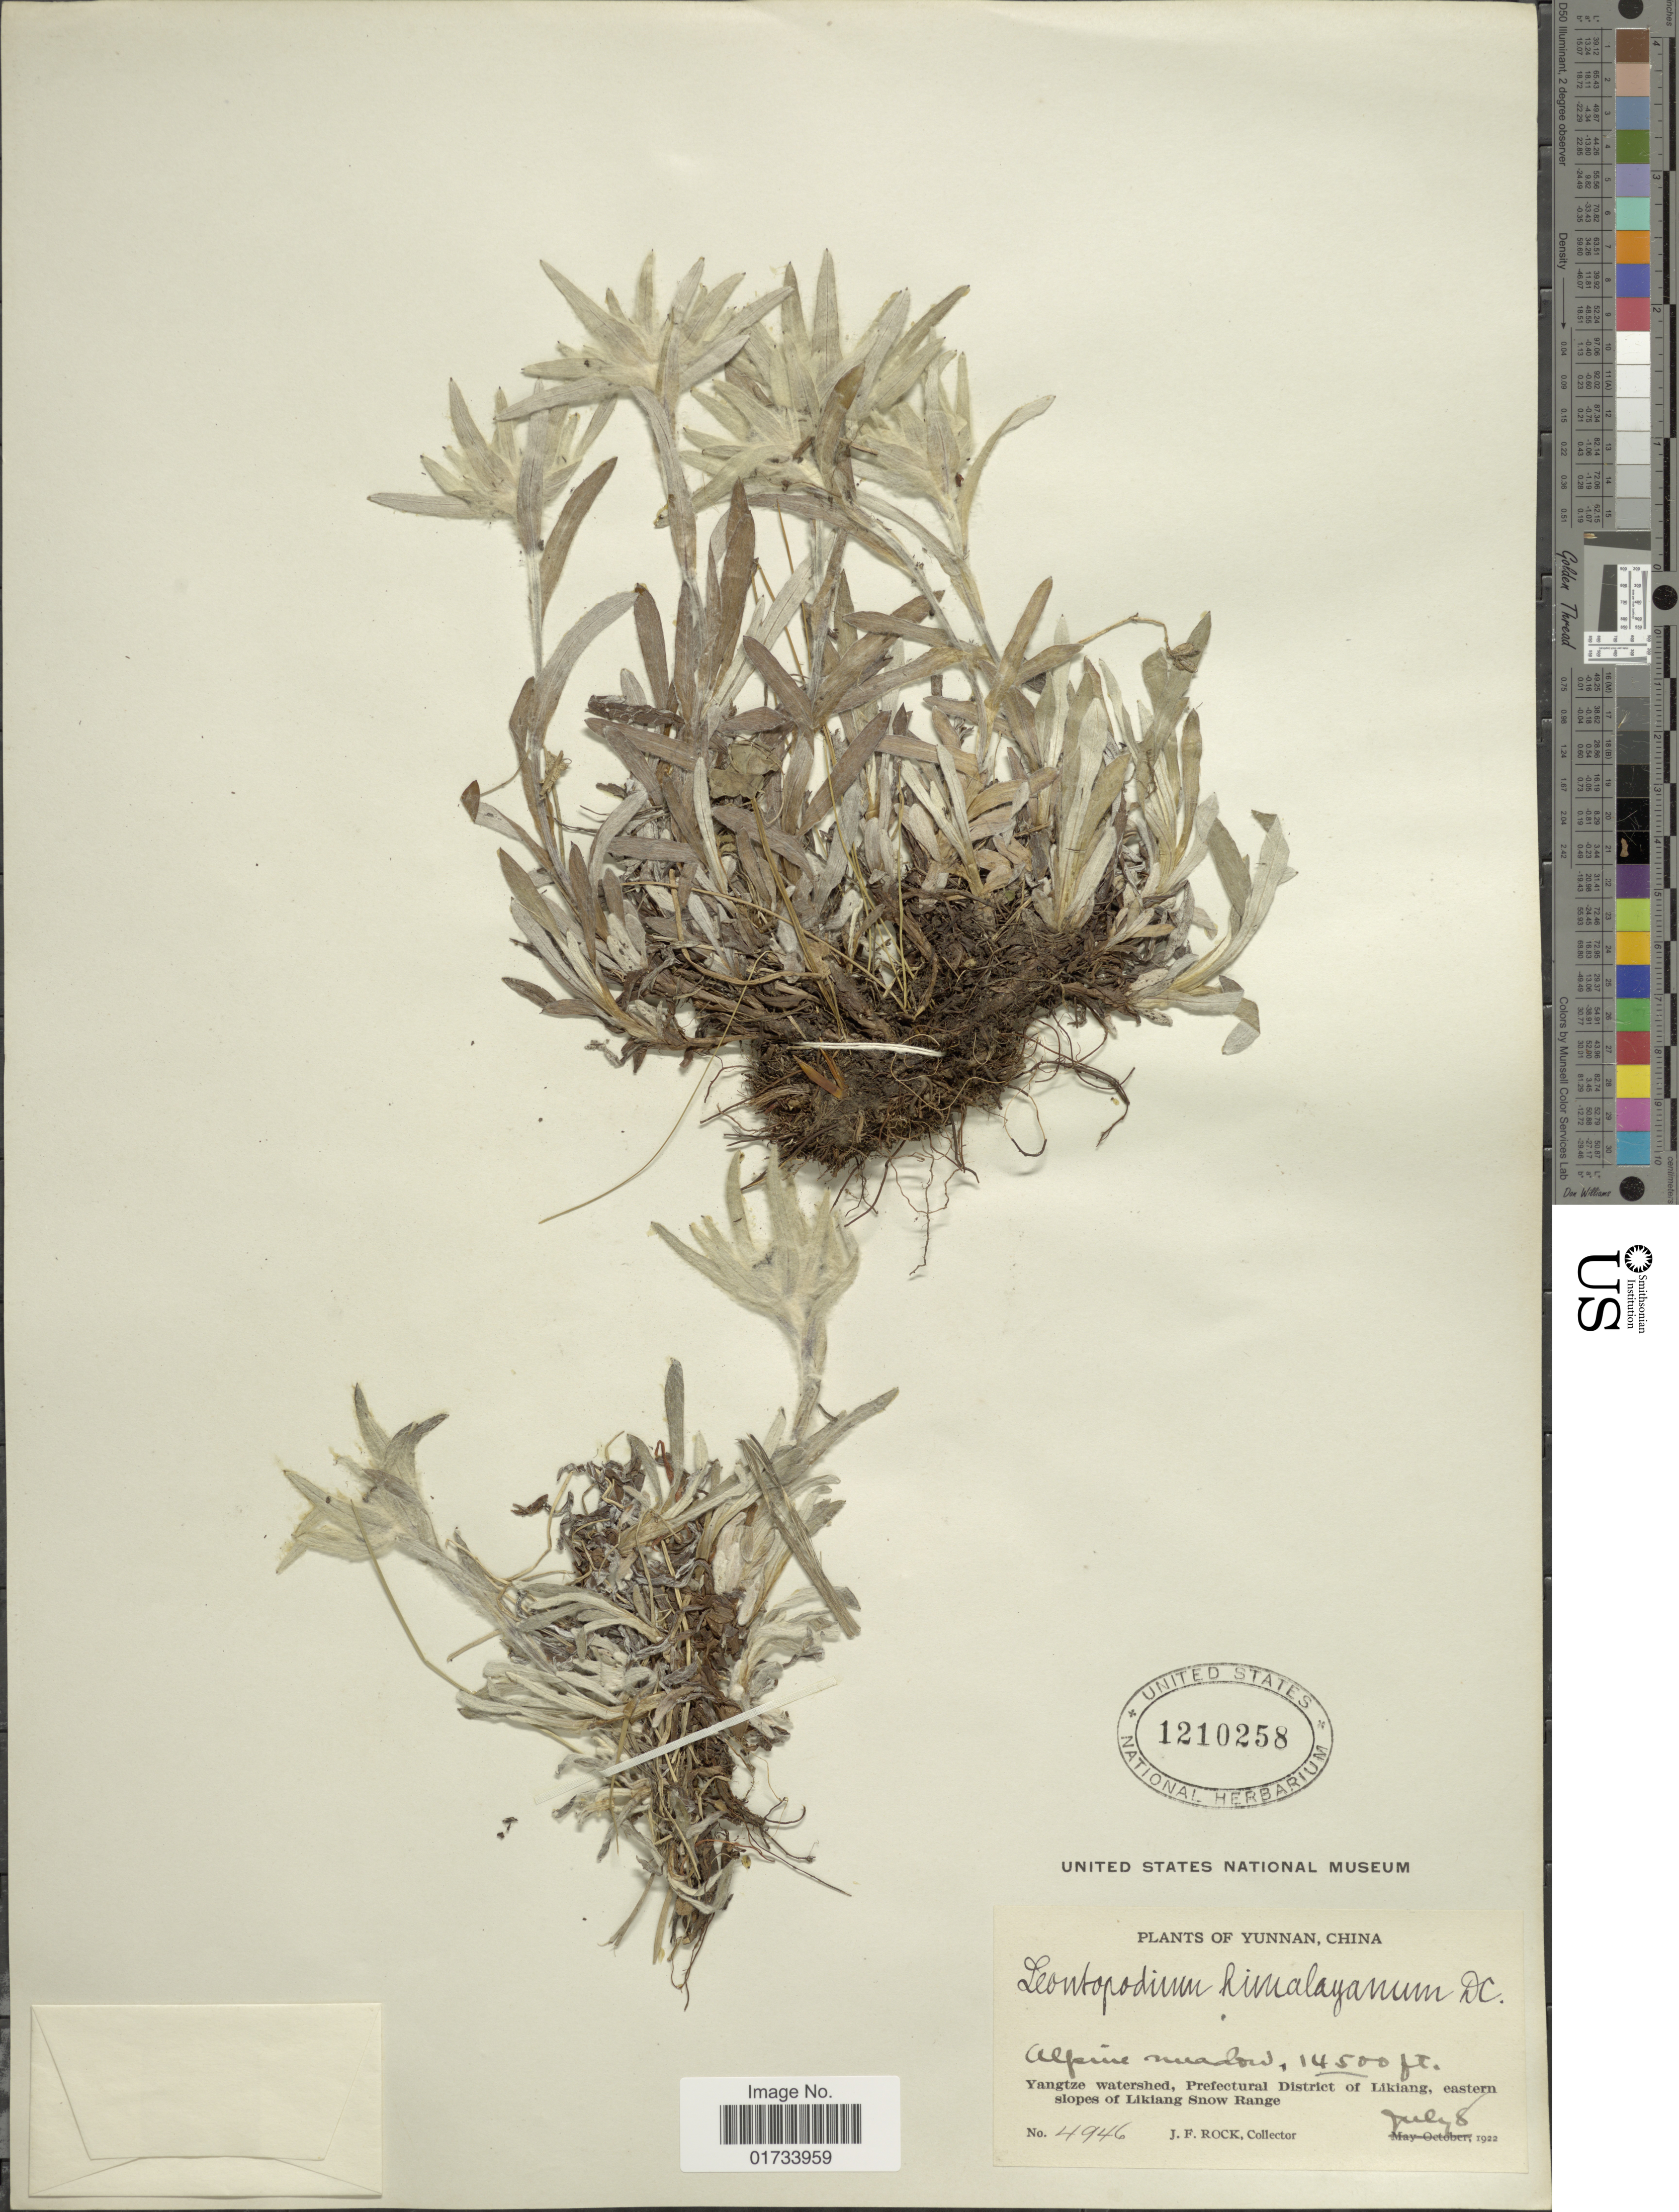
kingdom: Plantae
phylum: Tracheophyta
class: Magnoliopsida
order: Asterales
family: Asteraceae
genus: Leontopodium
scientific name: Leontopodium himalayanum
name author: DC.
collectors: J. Rock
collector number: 4946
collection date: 1922-07-08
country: China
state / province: Yunnan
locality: Alpine meadow, Yangtze watershed, Prefectural District of Likiang, eastern slopes of Likiang Snow Range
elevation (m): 4420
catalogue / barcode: US 1210258